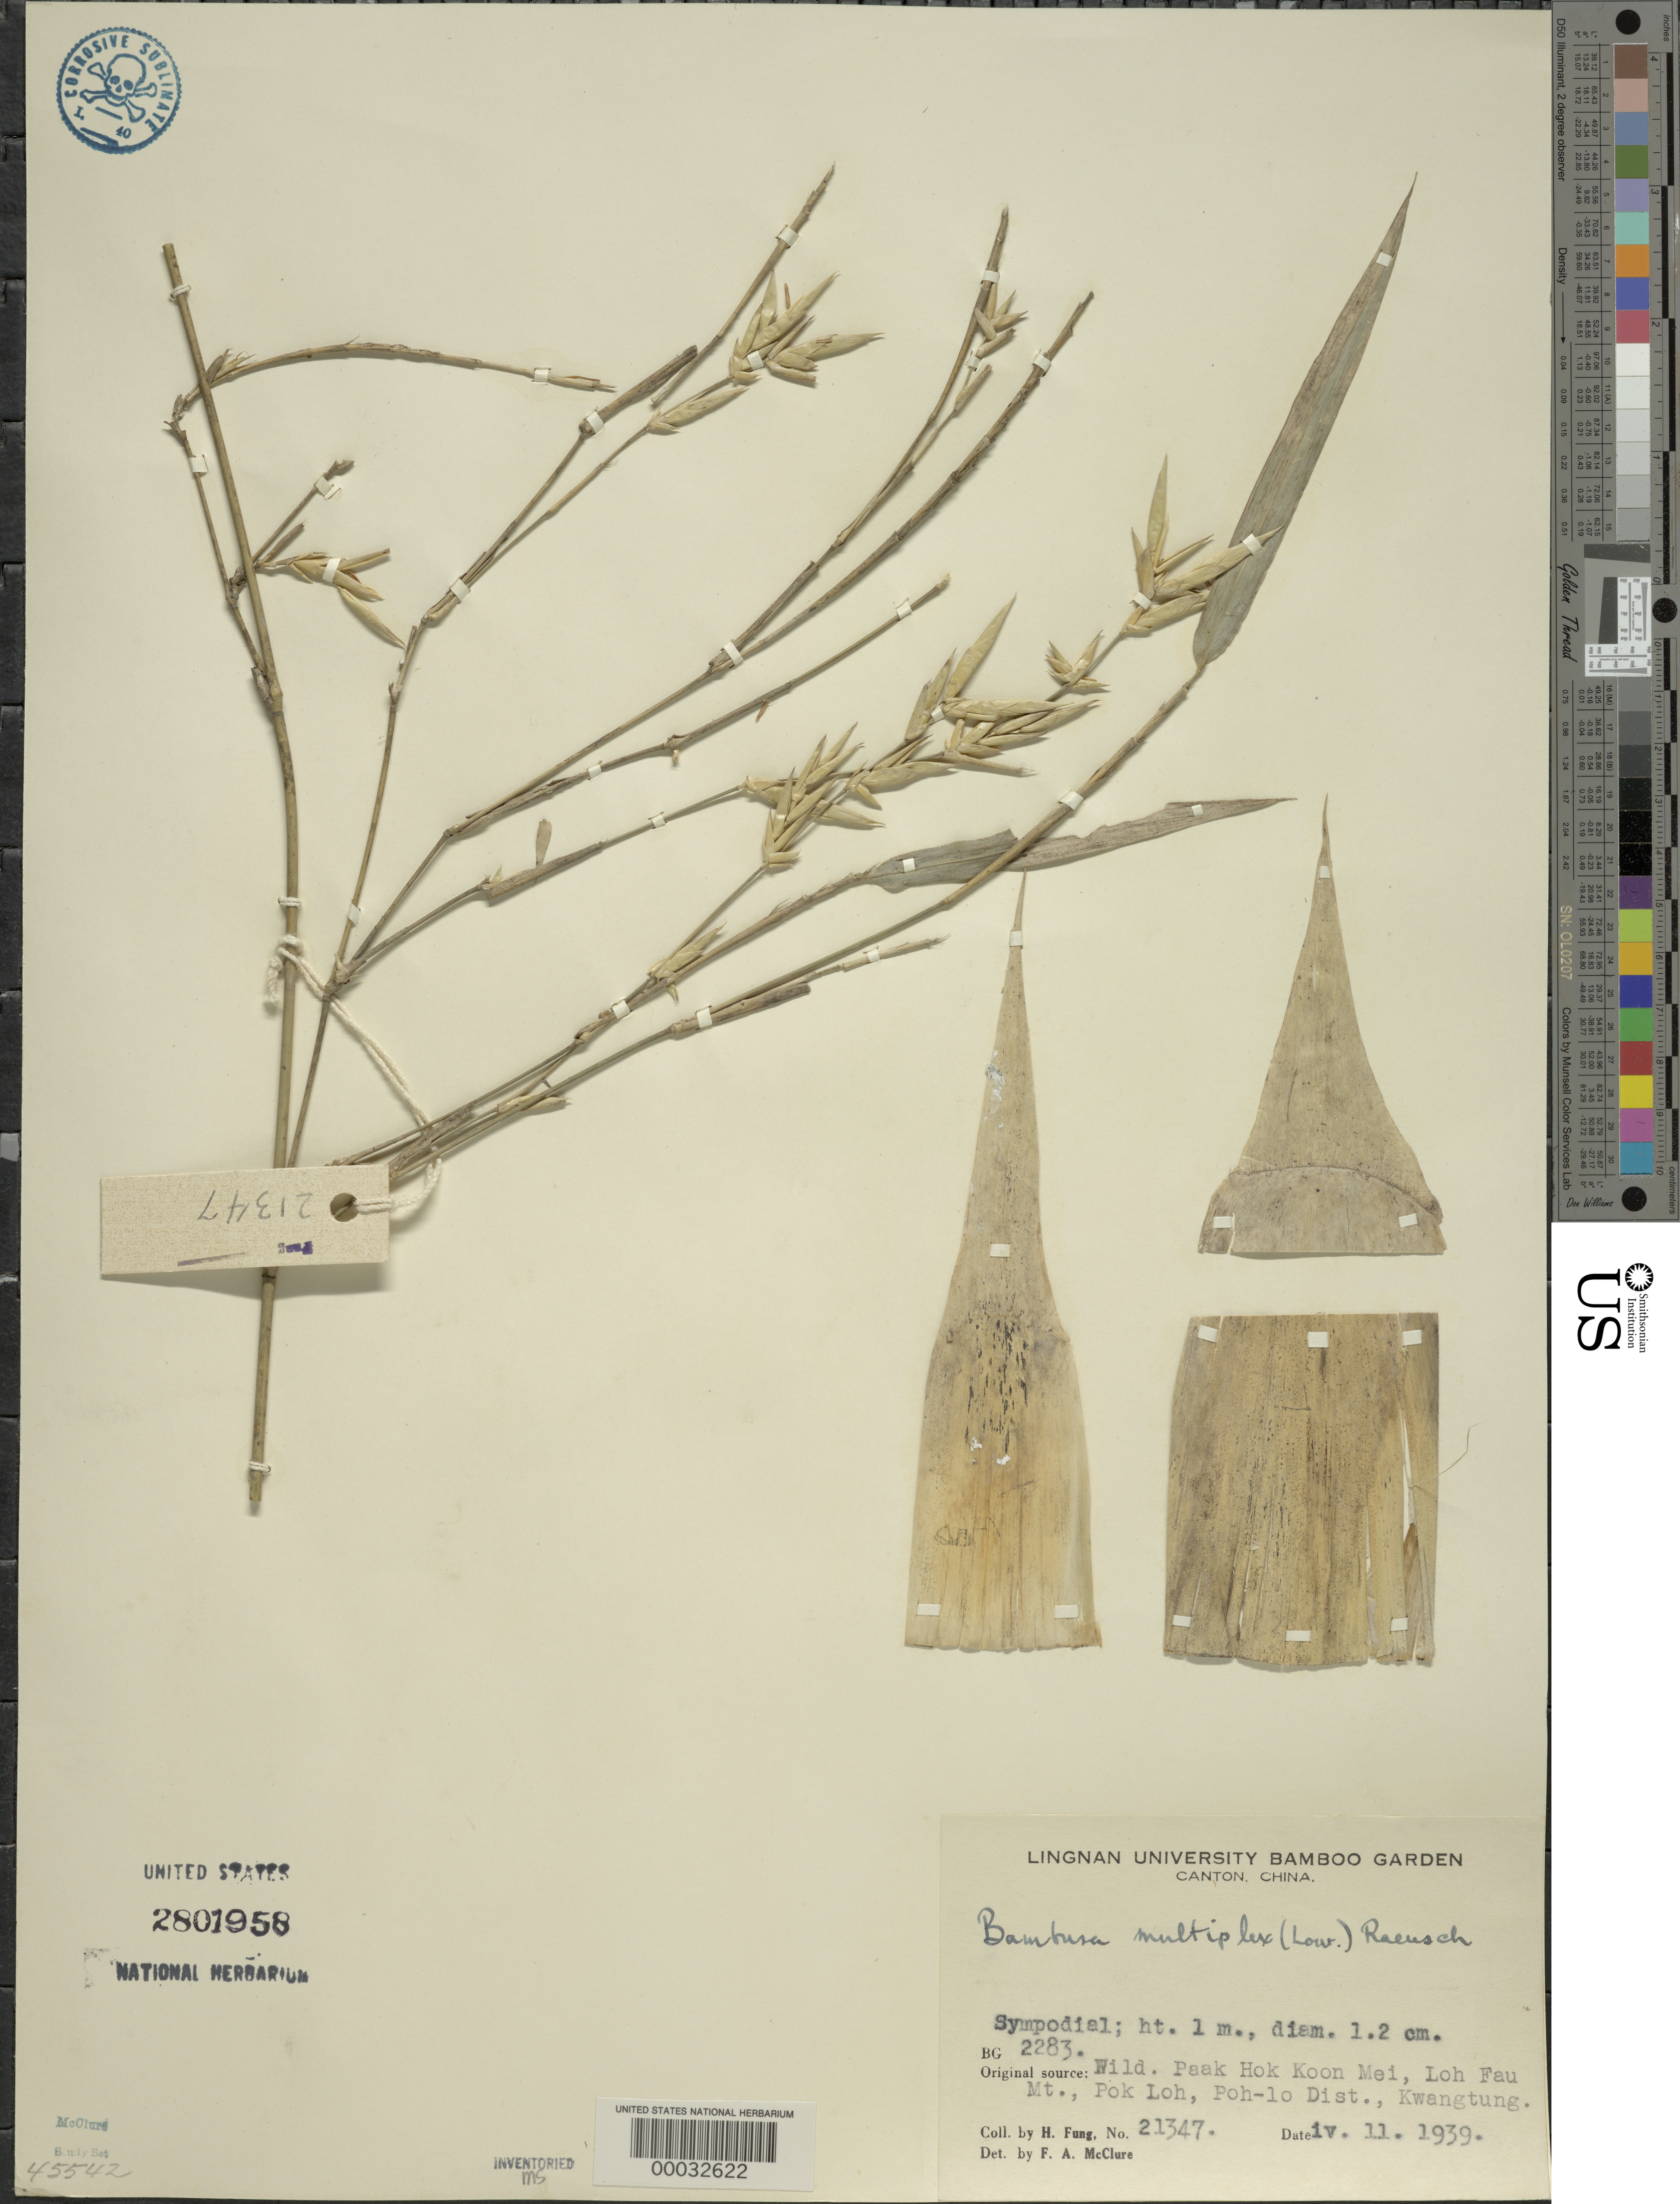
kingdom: Plantae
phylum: Tracheophyta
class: Liliopsida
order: Poales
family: Poaceae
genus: Bambusa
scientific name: Bambusa multiplex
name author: (Lour.) Raeusch. ex Schult. & Schult. f.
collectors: H. L. Fung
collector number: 21347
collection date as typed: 11 Apr 1939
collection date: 1939-04-11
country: China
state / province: Guangdong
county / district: Poh-lo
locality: Paak Hok Koon Mel, Loh Fau Mt., Pok Loh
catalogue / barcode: US 2801958